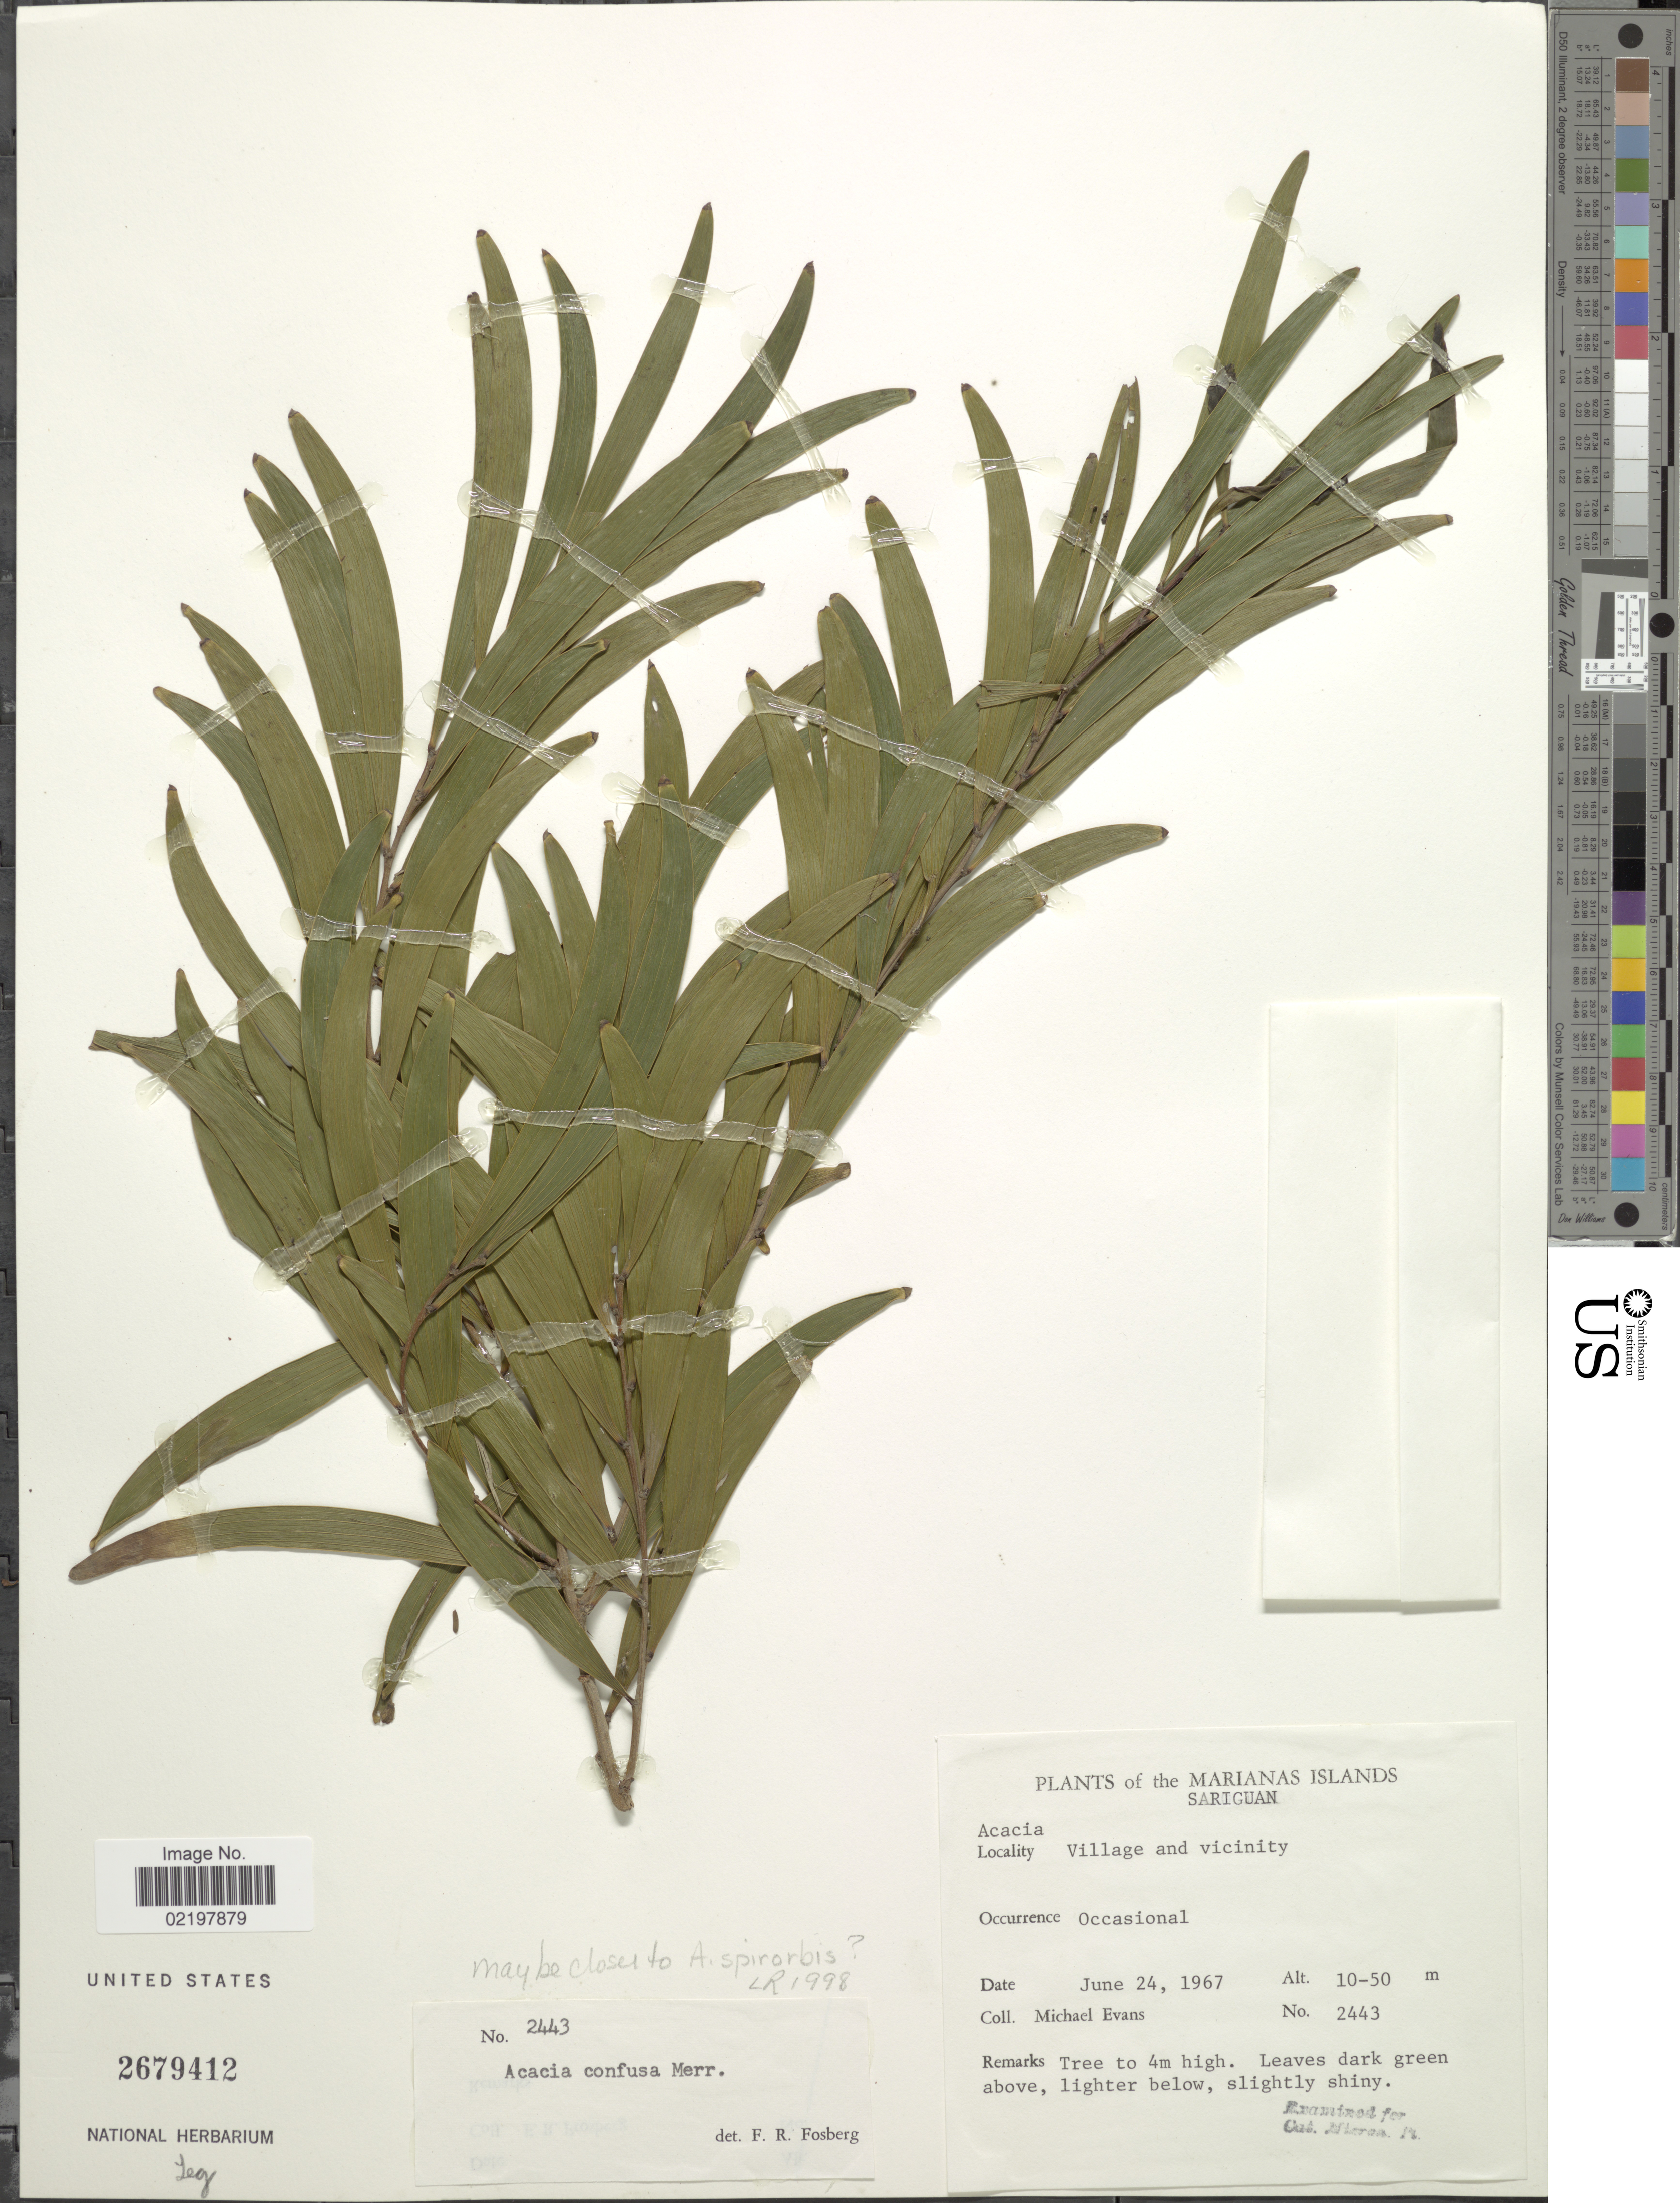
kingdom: Plantae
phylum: Tracheophyta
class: Magnoliopsida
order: Fabales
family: Fabaceae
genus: Acacia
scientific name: Acacia sp.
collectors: M. Evans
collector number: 2443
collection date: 1967-06-24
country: Northern Mariana Islands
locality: The Marianas Islands, Sariguan, Village and vicinity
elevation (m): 10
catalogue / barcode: US 2679412